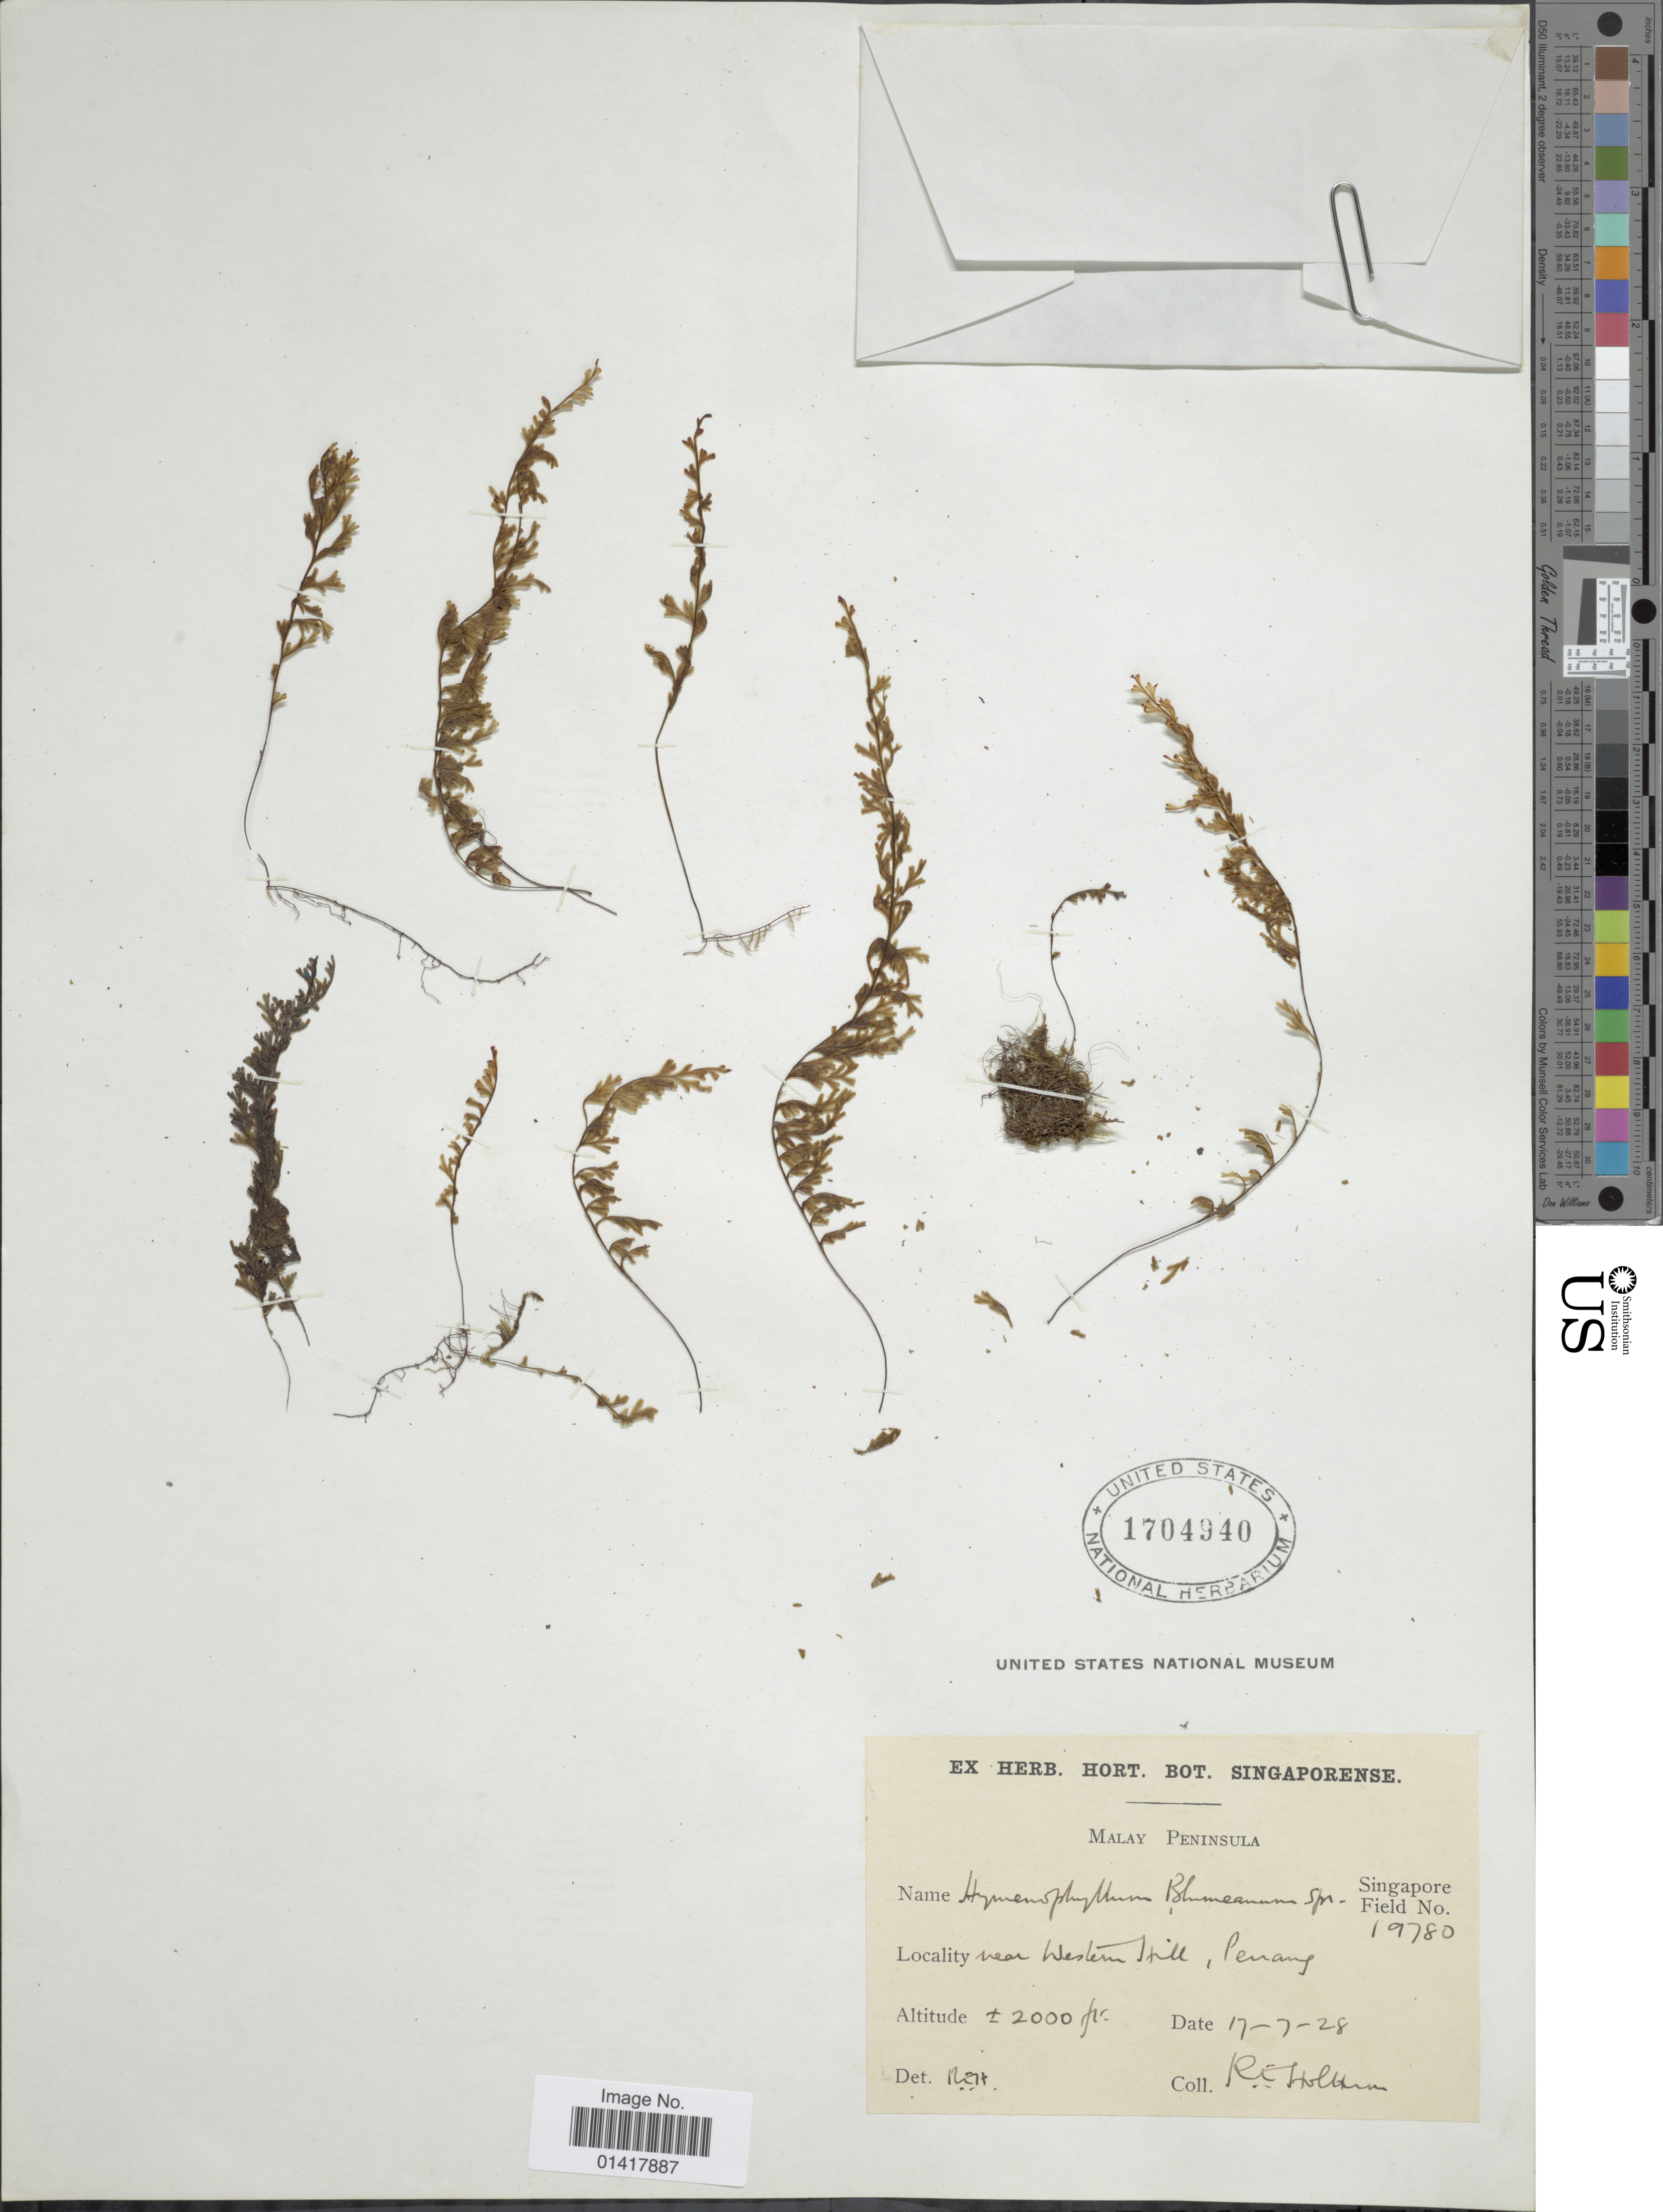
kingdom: Plantae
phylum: Tracheophyta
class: Polypodiopsida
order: Hymenophyllales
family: Hymenophyllaceae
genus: Hymenophyllum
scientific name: Hymenophyllum polyanthos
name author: (Sw.) Sw.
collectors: R. E. Holttum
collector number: Singapore Field 19780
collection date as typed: Transcribed d/m/y: 17/7/28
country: Malaysia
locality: Malay Peninsula. Near western Hill, Penang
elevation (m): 610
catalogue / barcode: US 1704940